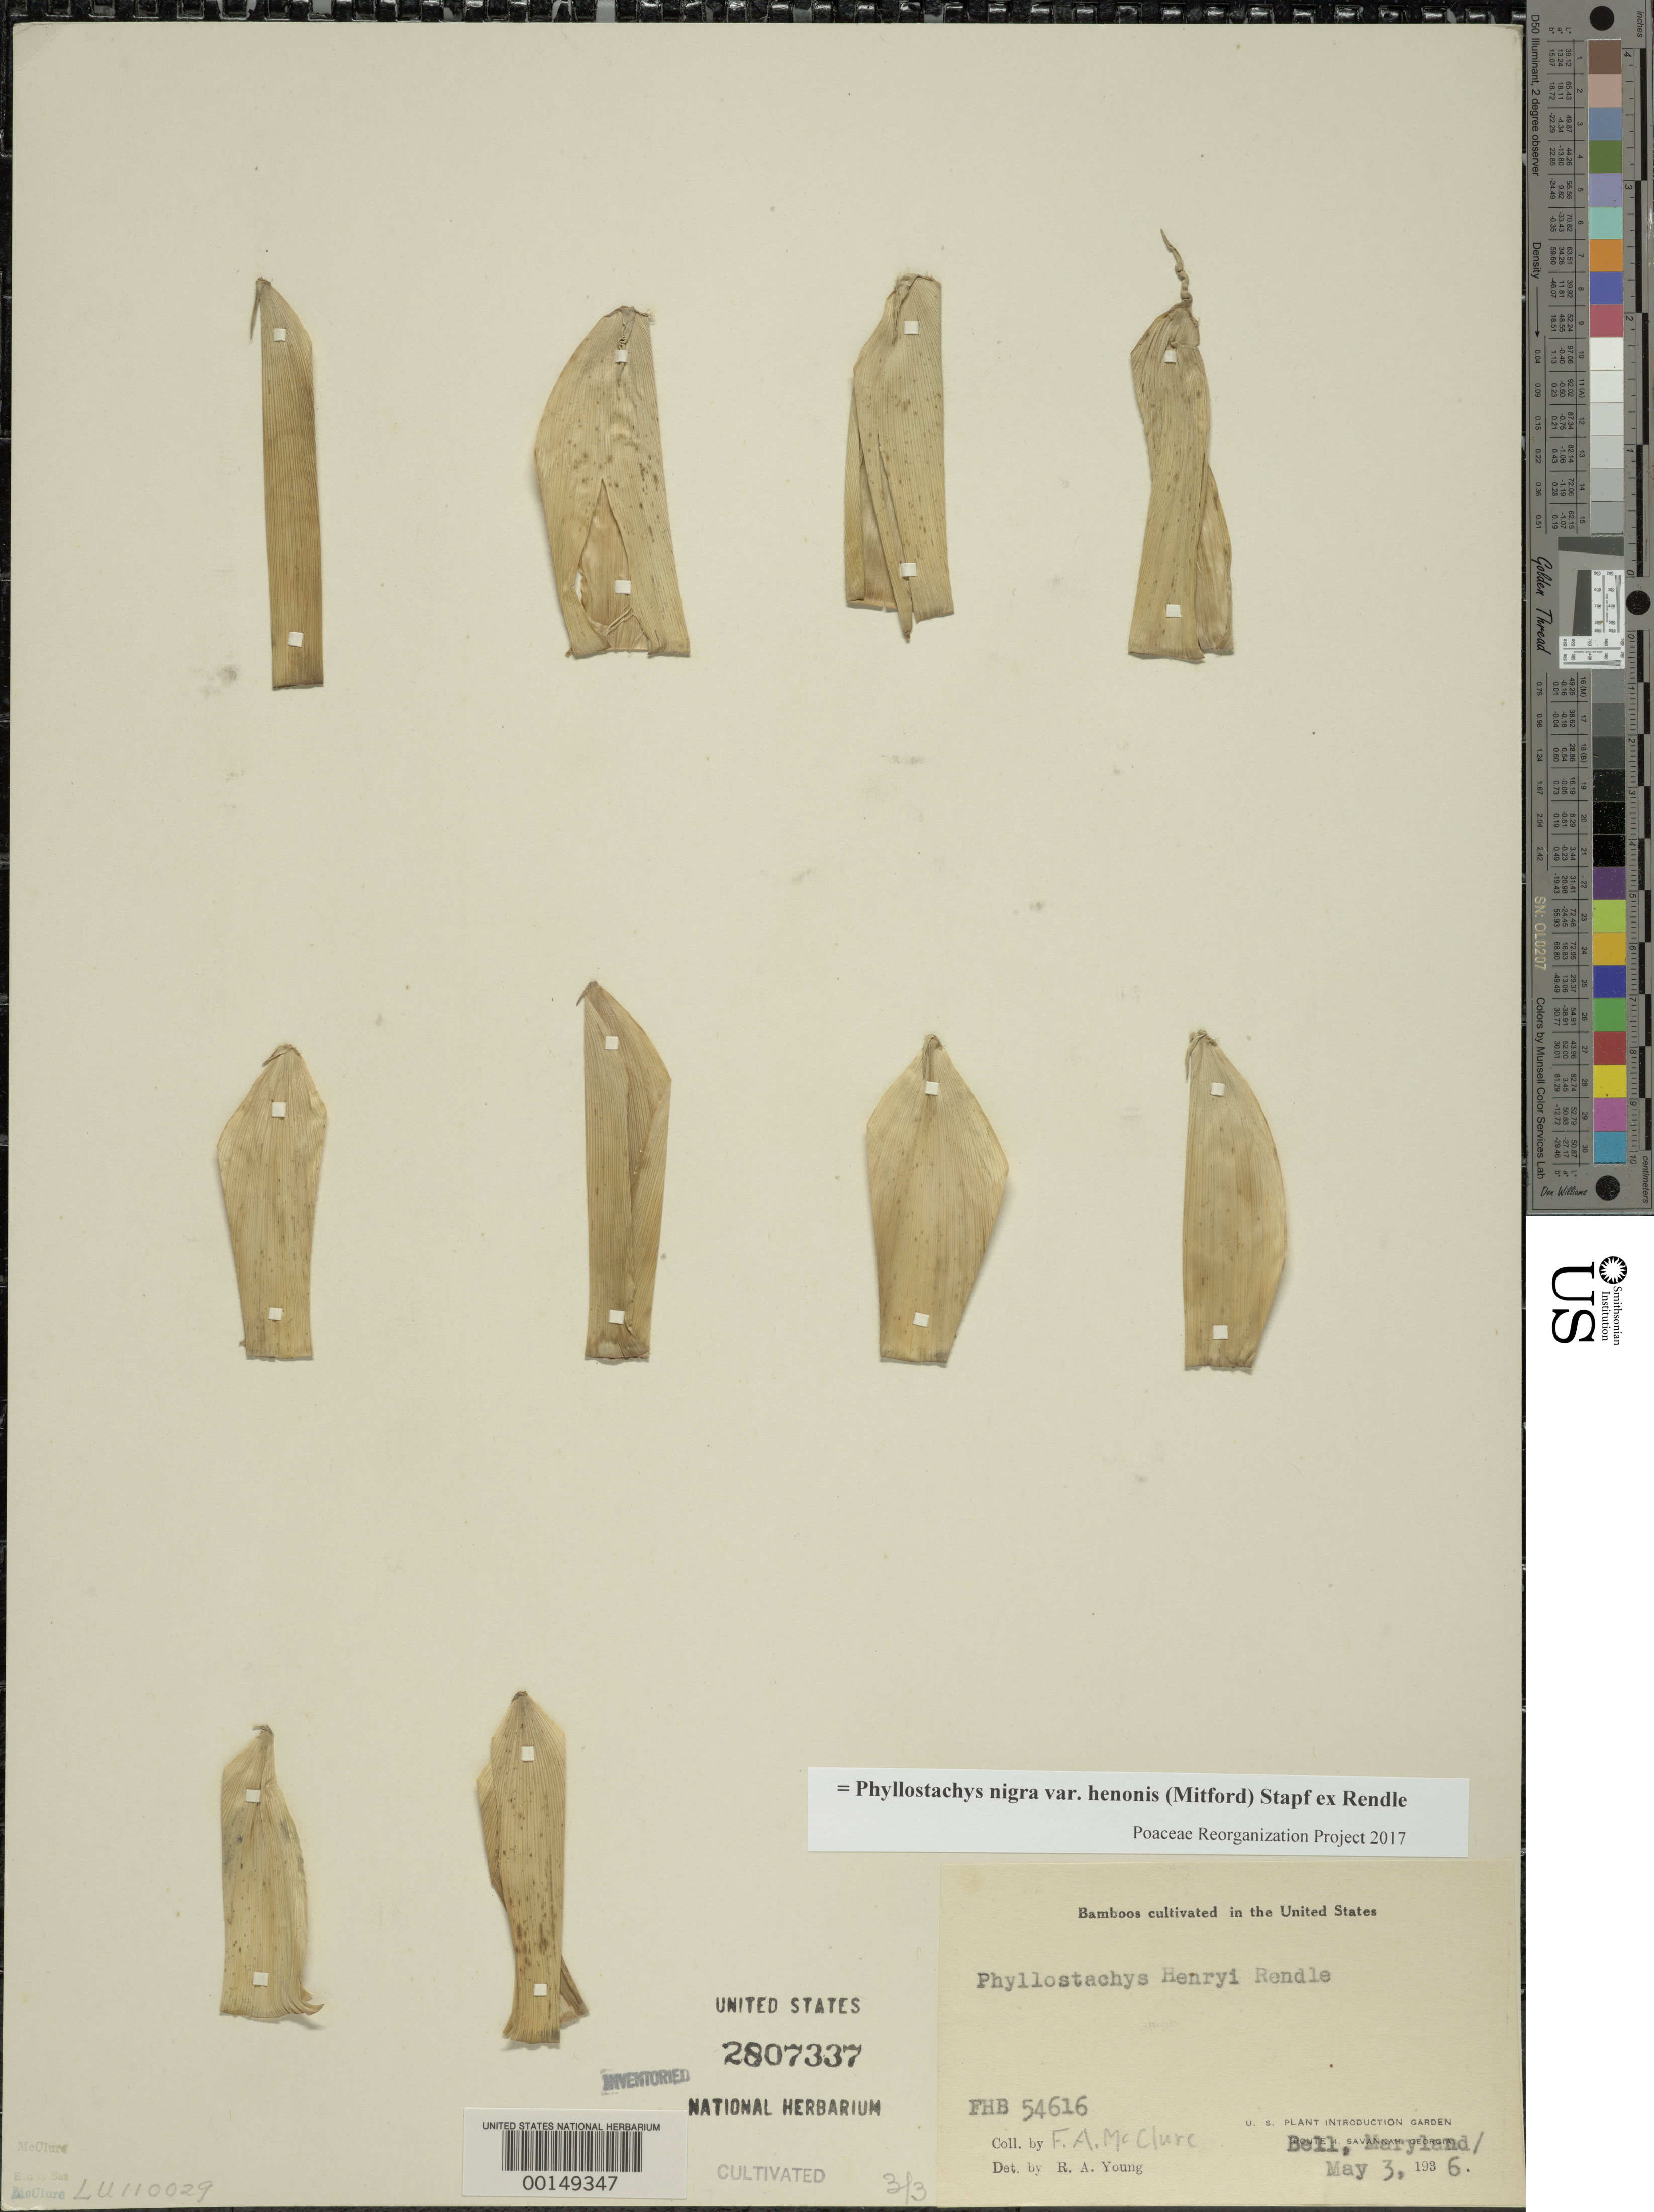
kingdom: Plantae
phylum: Tracheophyta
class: Liliopsida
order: Poales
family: Poaceae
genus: Phyllostachys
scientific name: Phyllostachys nigra var. henonis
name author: (Mitford) Stapf ex Rendle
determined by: Poaceae Reorganization Project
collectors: F. A. McClure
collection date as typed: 03 May 1936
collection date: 1936-05-03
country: United States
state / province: Maryland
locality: Bell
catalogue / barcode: US 2807337